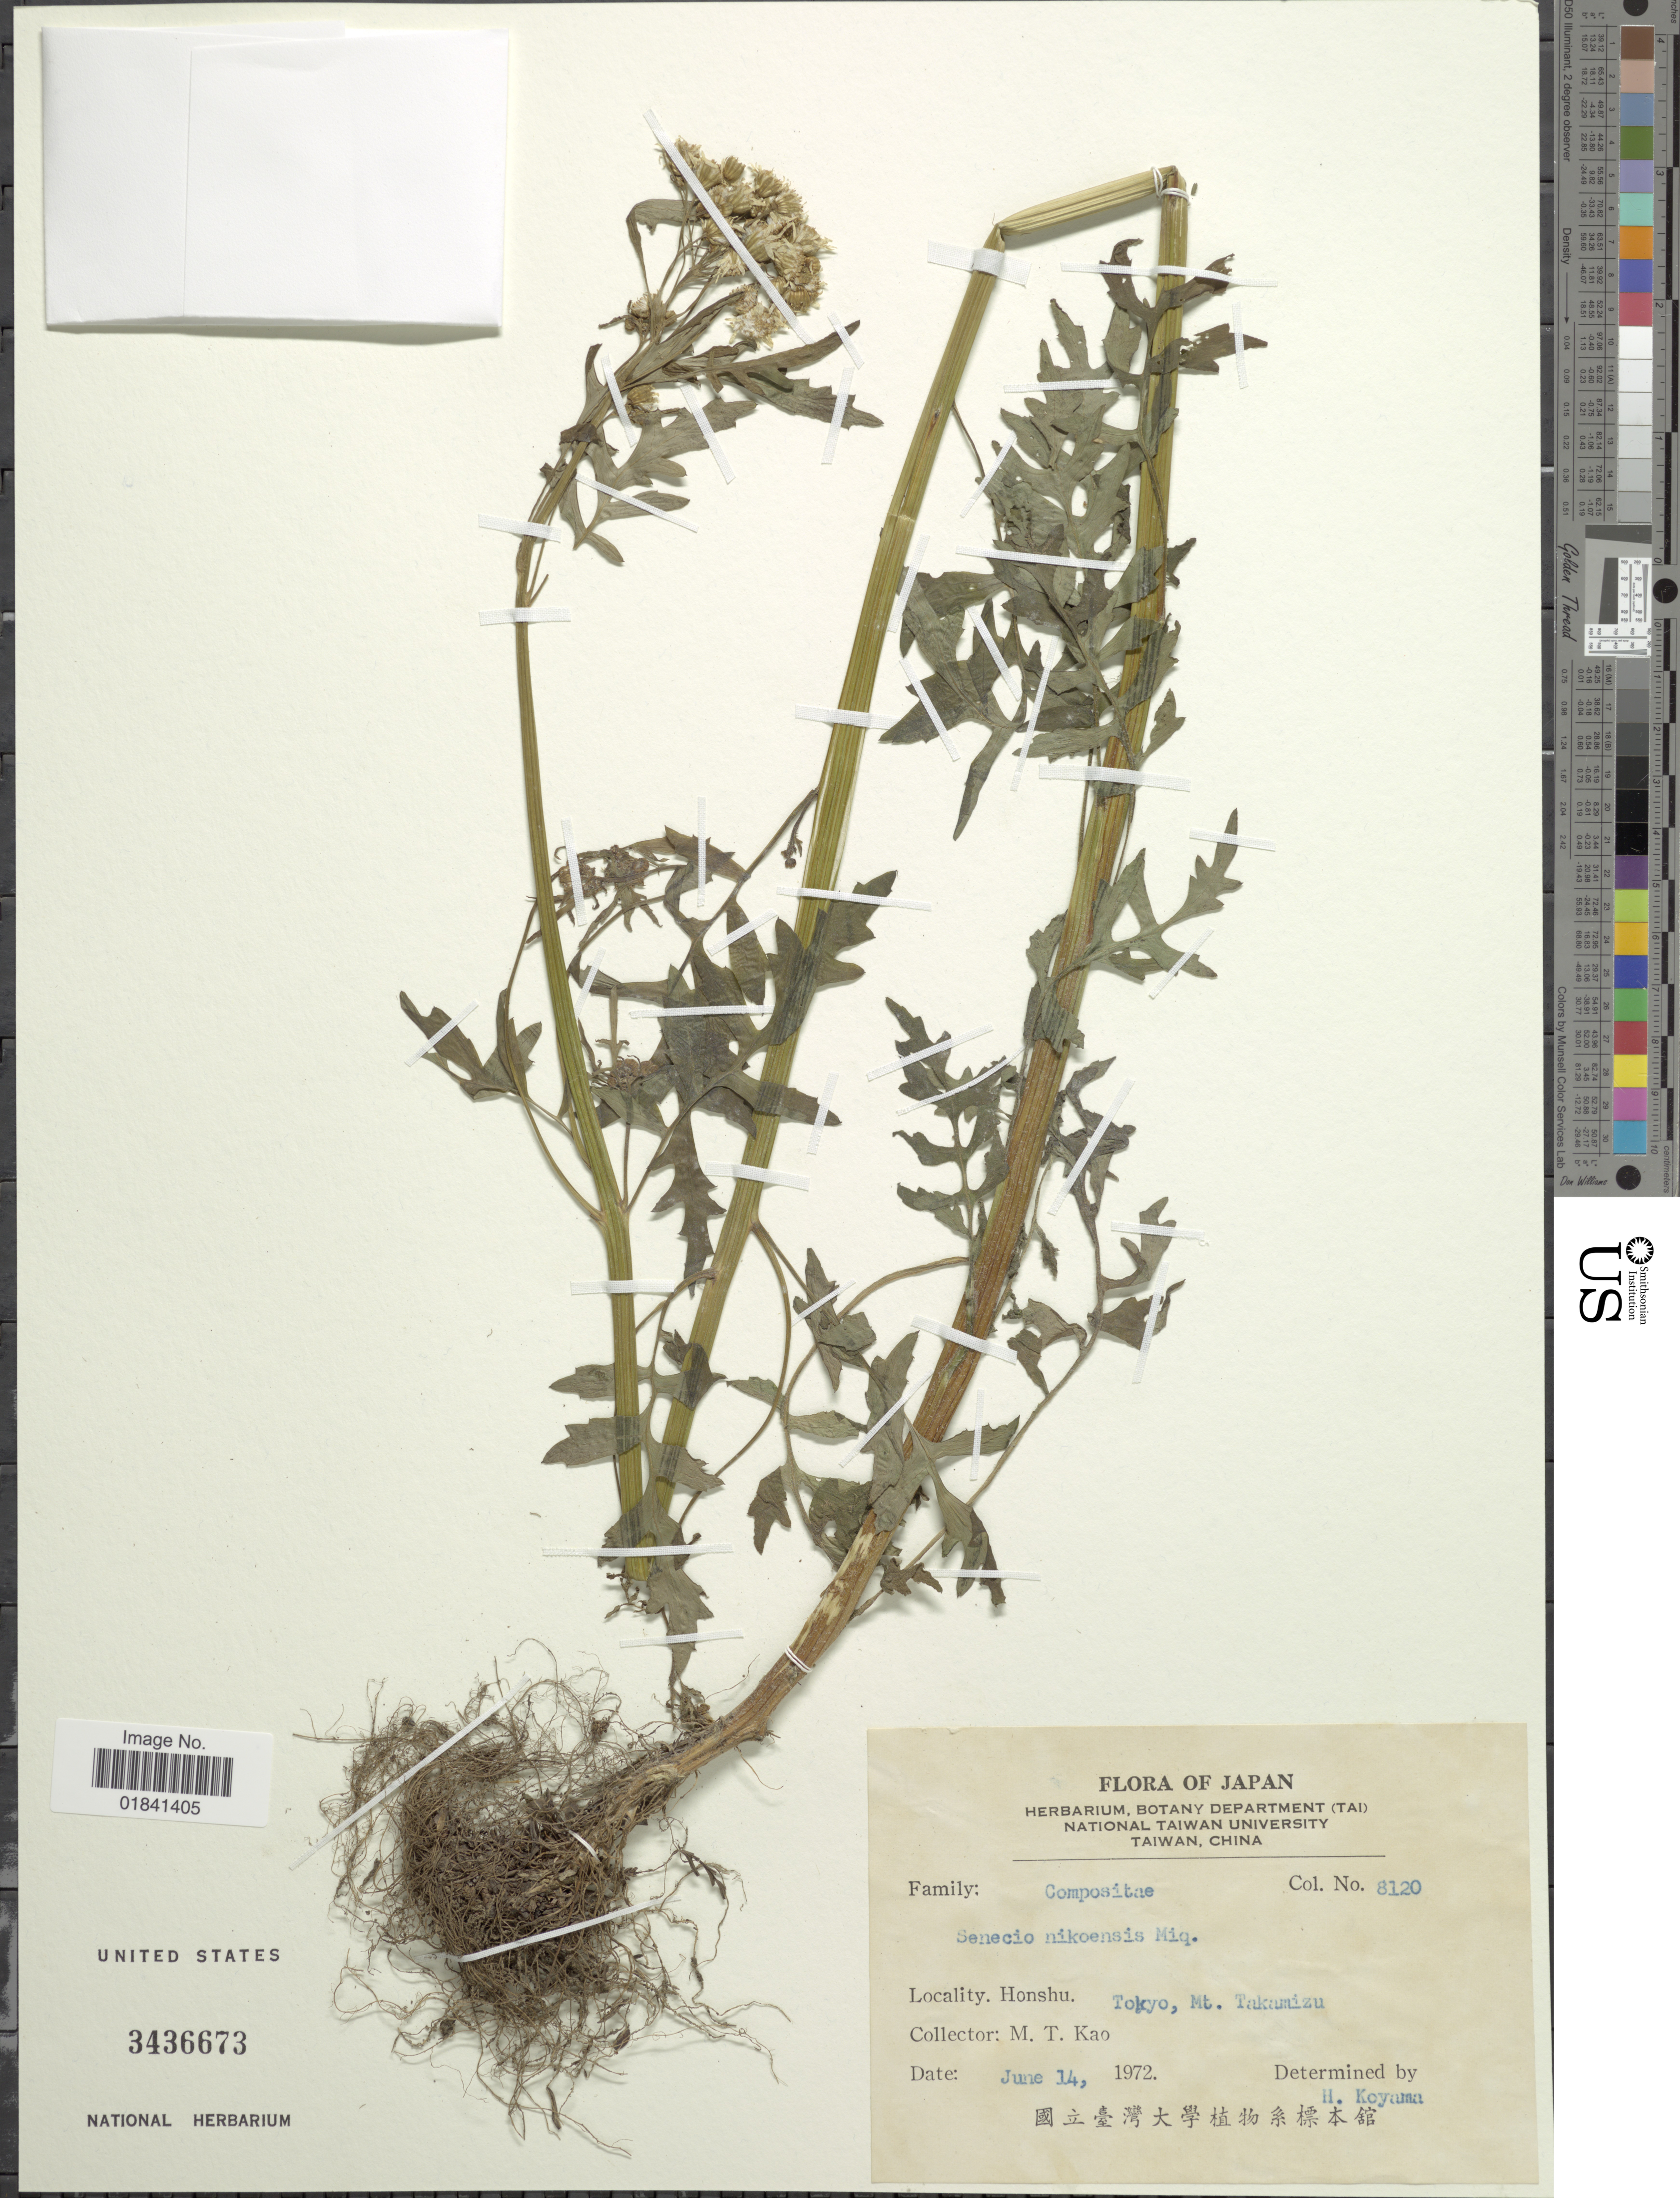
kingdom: Plantae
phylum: Tracheophyta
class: Magnoliopsida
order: Asterales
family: Asteraceae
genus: Senecio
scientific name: Senecio nikoensis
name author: Miq.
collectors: M. T. Kao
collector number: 8120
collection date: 1972-06-14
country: Japan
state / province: Tokyo, Federal City of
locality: Mt. Takamizu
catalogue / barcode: US 3436673